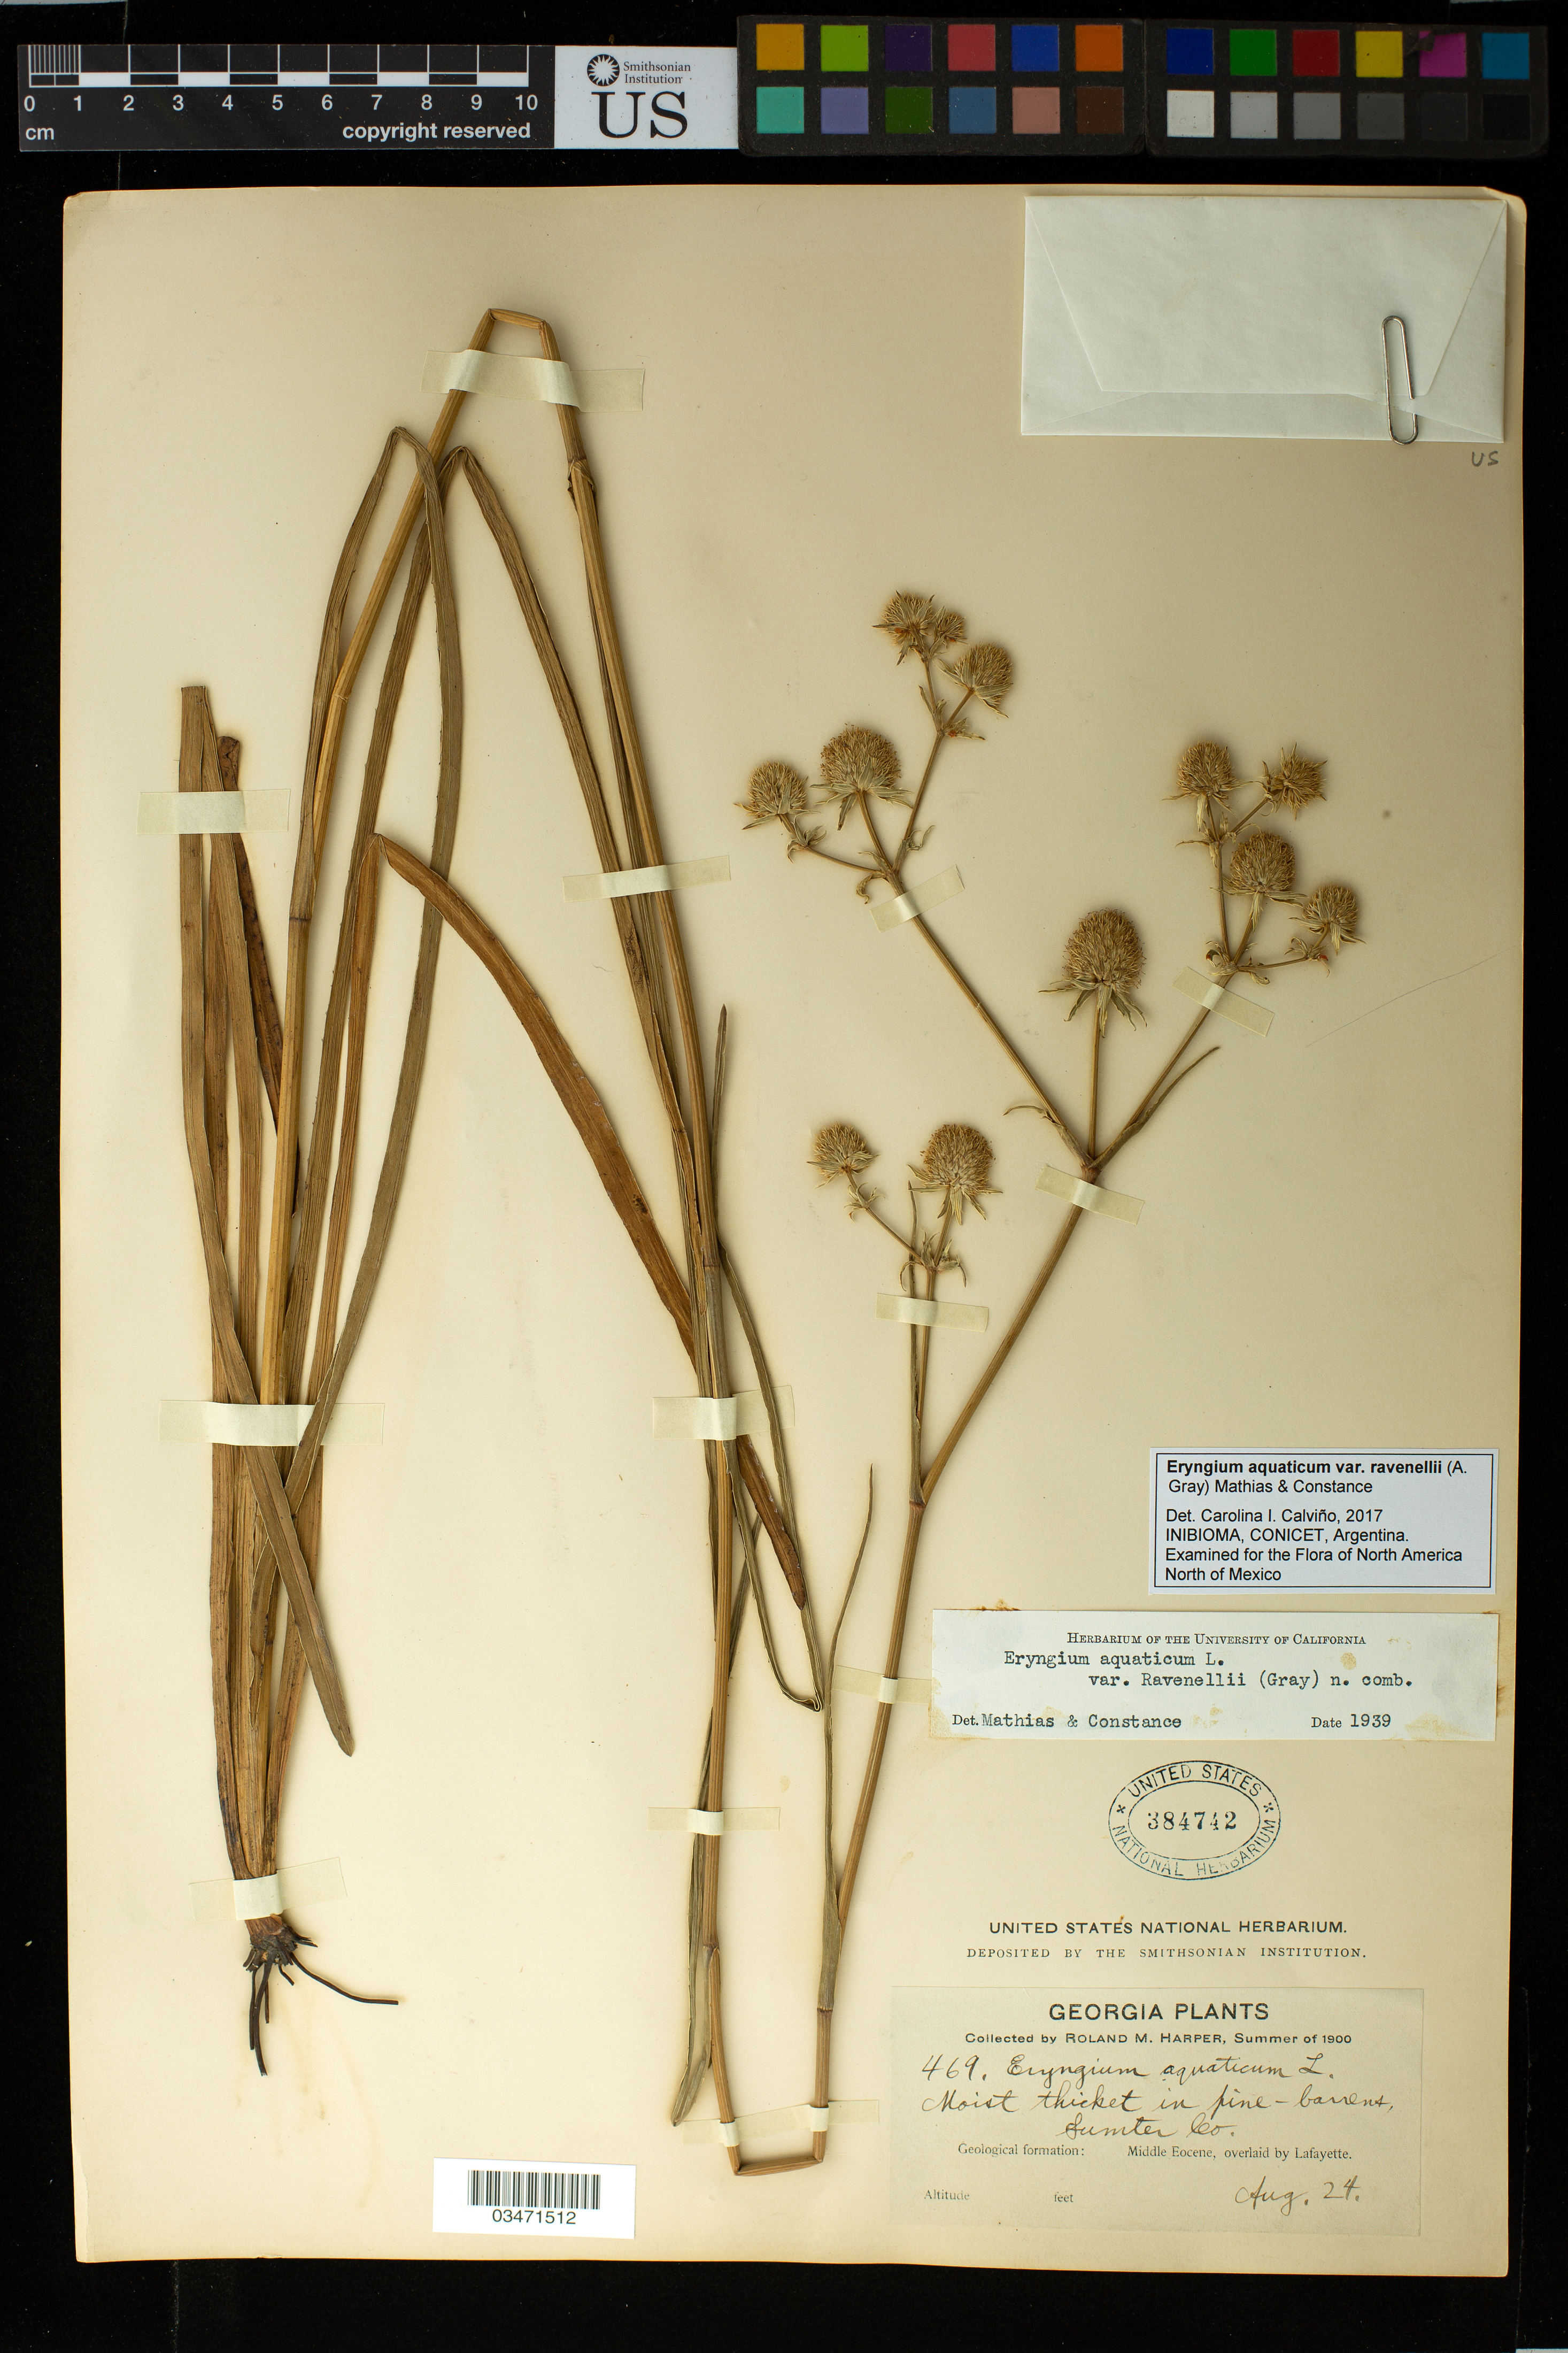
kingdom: Plantae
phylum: Tracheophyta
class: Magnoliopsida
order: Apiales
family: Apiaceae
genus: Eryngium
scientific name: Eryngium aquaticum var. ravenellii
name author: (A. Gray) Mathias & Constance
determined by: Calviño, C. I.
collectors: R. M. Harper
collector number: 469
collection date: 1900-08-24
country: United States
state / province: Georgia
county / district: Sumter County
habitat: Moist thicket in pine-barrens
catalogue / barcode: US 384742